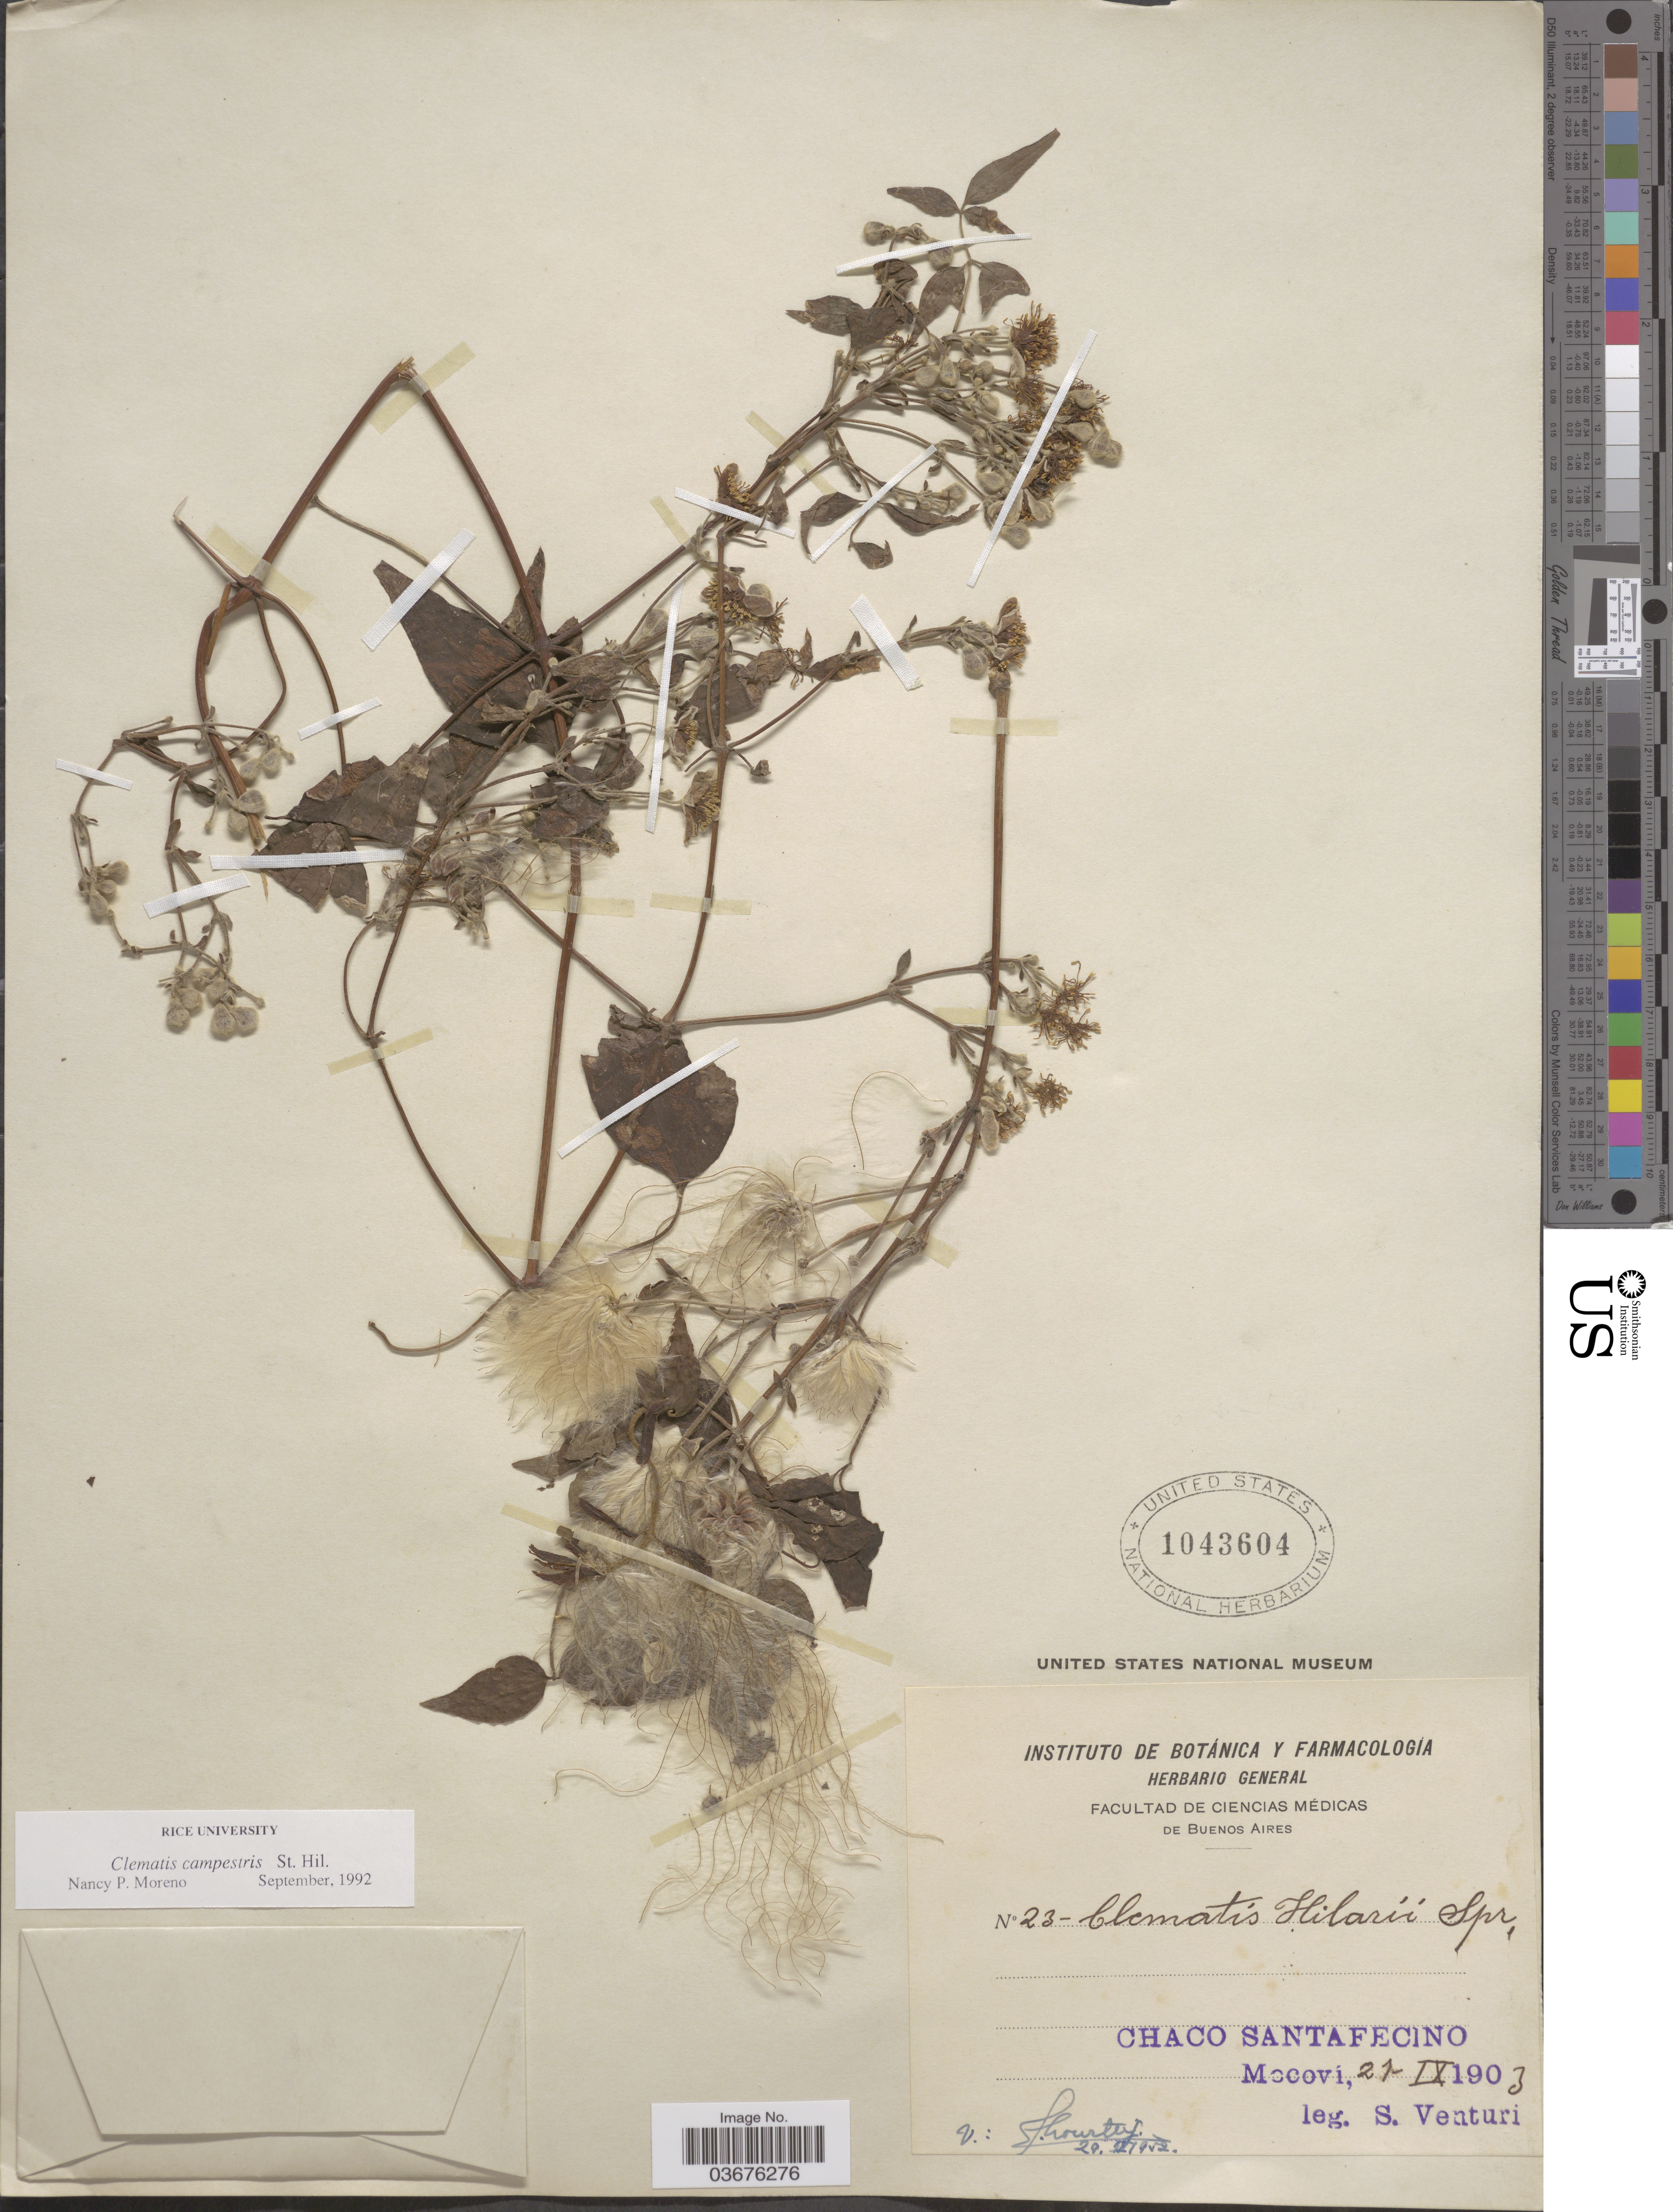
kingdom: Plantae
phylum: Tracheophyta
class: Magnoliopsida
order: Ranunculales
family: Ranunculaceae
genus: Clematis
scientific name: Clematis campestris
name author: A. St.-Hil.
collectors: S. Venturi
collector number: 23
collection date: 1903-09-27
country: Argentina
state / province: Chaco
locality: Chaco Santa Fecino, Mocovi.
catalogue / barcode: US 1043604